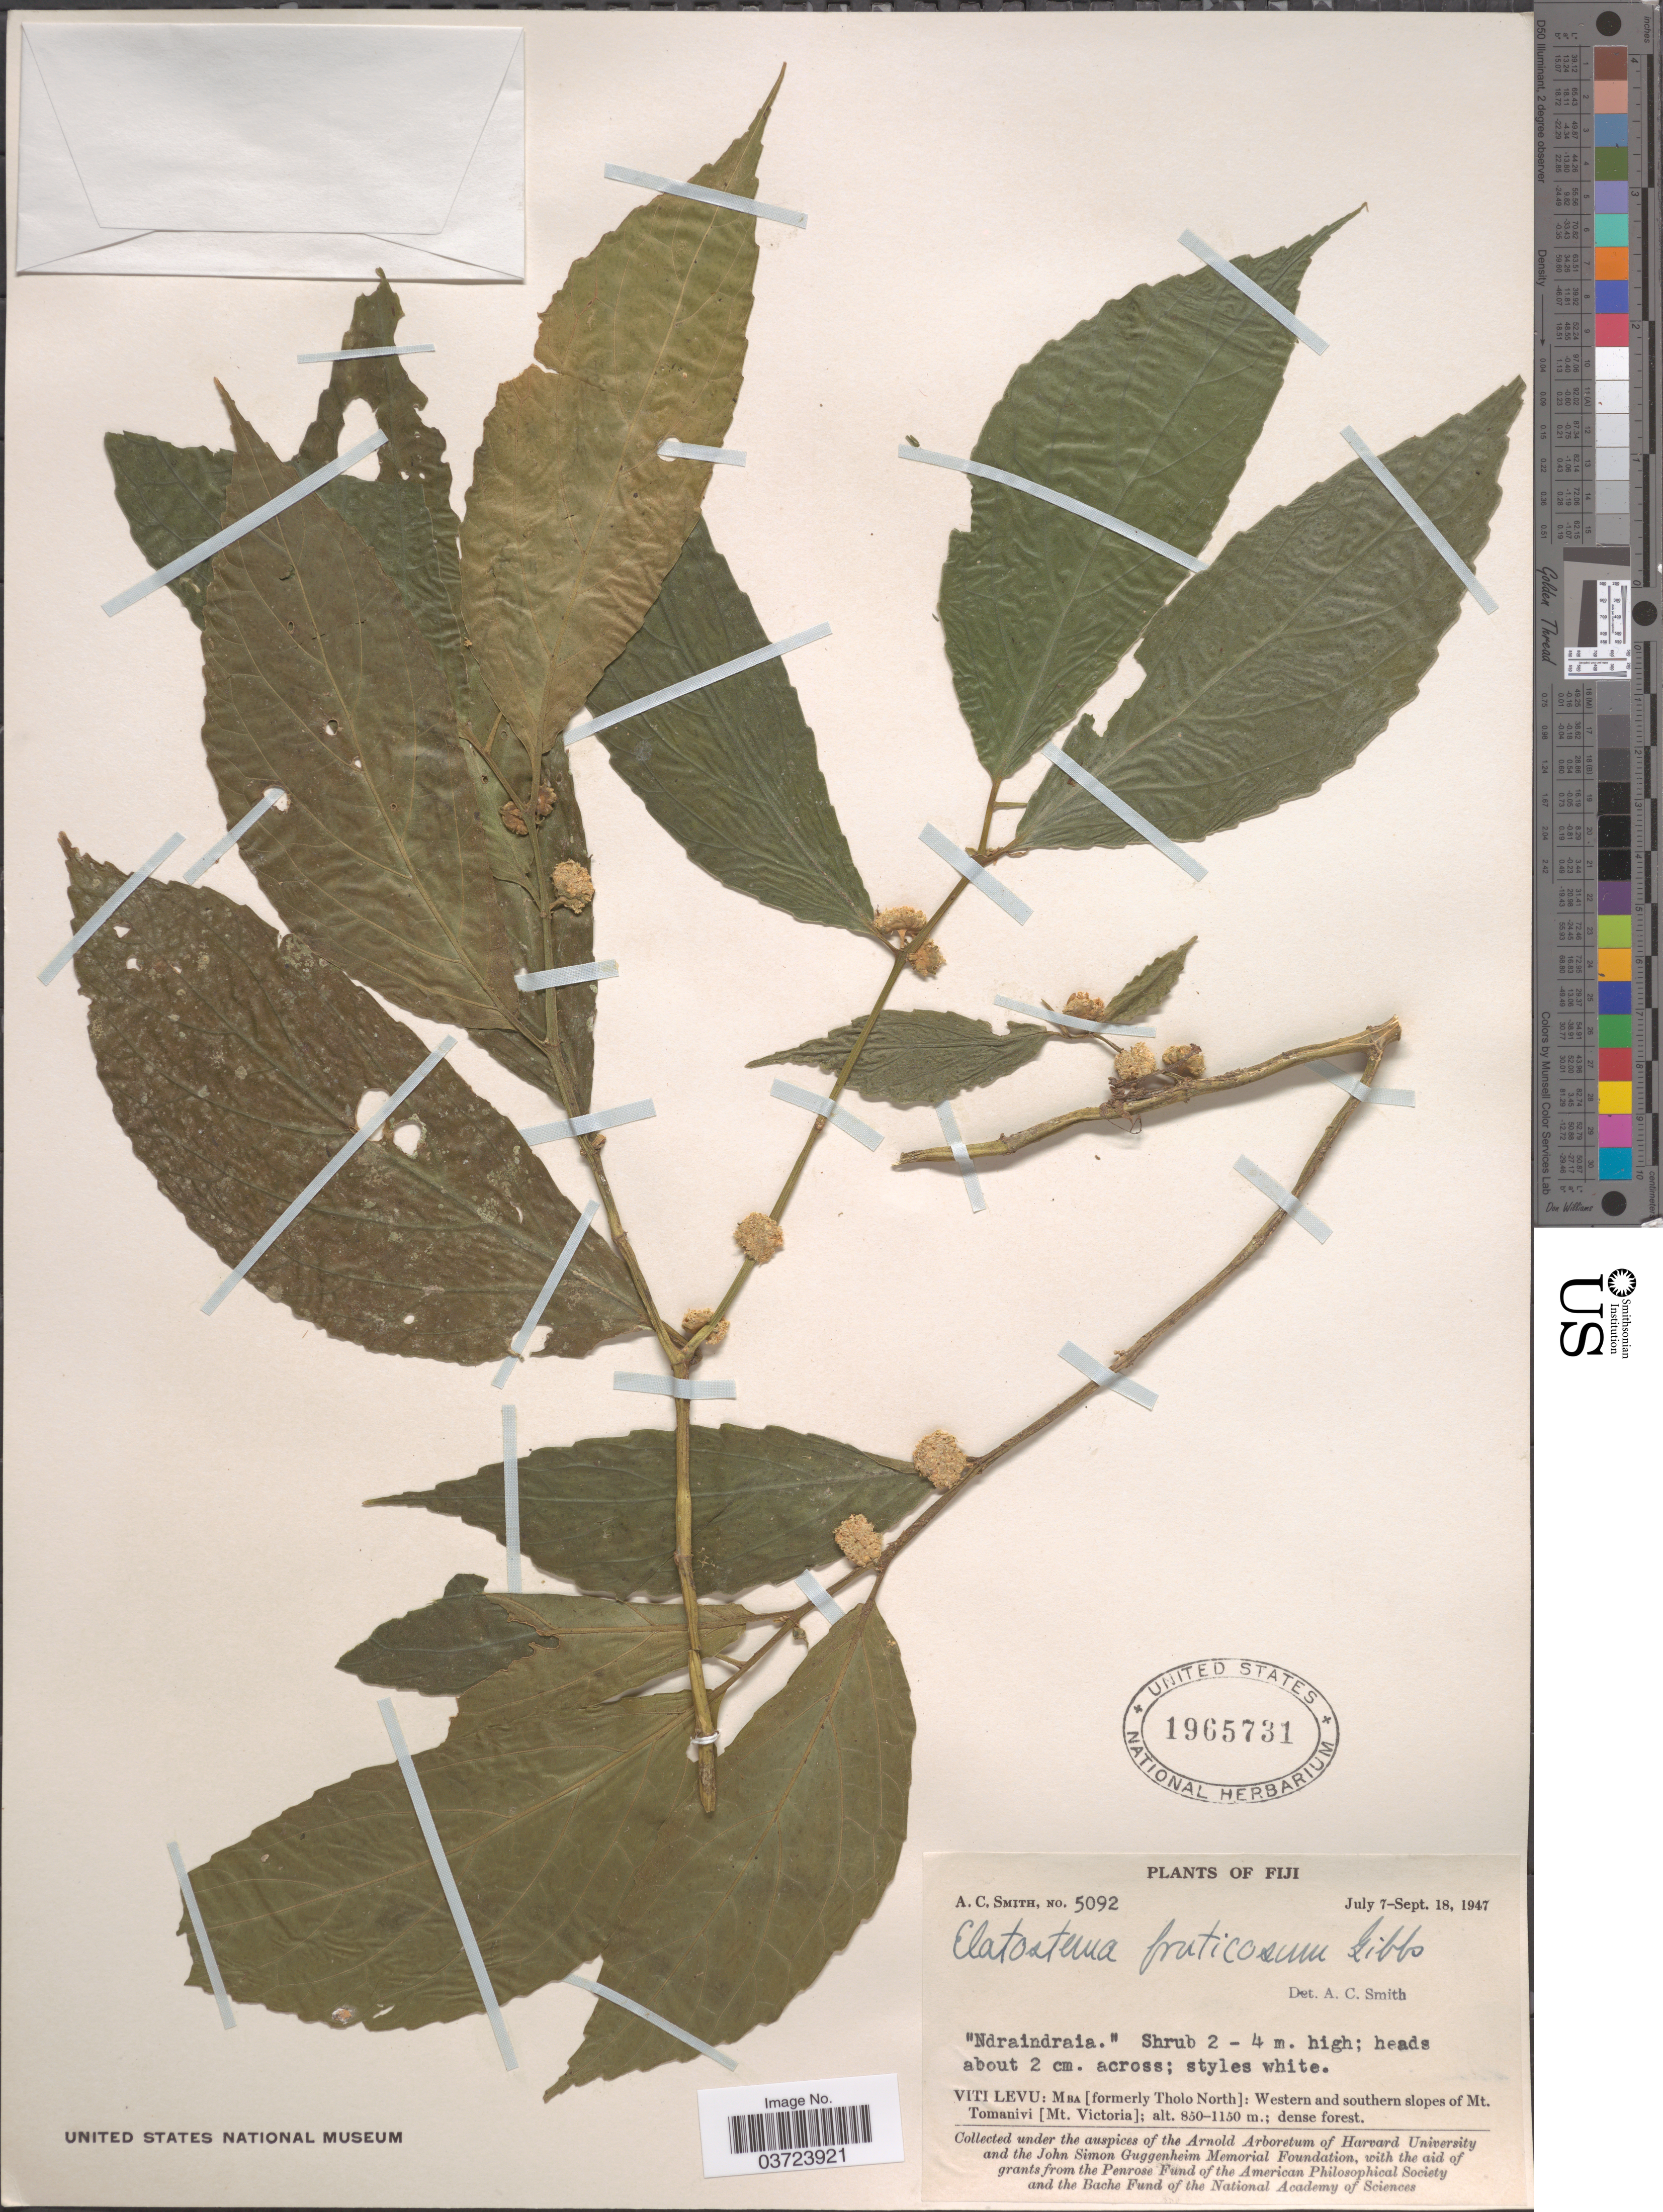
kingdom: Plantae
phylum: Tracheophyta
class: Magnoliopsida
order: Rosales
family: Urticaceae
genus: Elatostema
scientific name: Elatostema fruticosum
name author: Gibbs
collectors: A. C. Smith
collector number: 5092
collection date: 1947-07-07/1947-09-18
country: Fiji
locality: Viti Levu: Mba [formerly Tholo North]: Western and southern slopes of Mt. Tomanivi [Mt. Victoria].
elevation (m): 850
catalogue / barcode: US 1965731